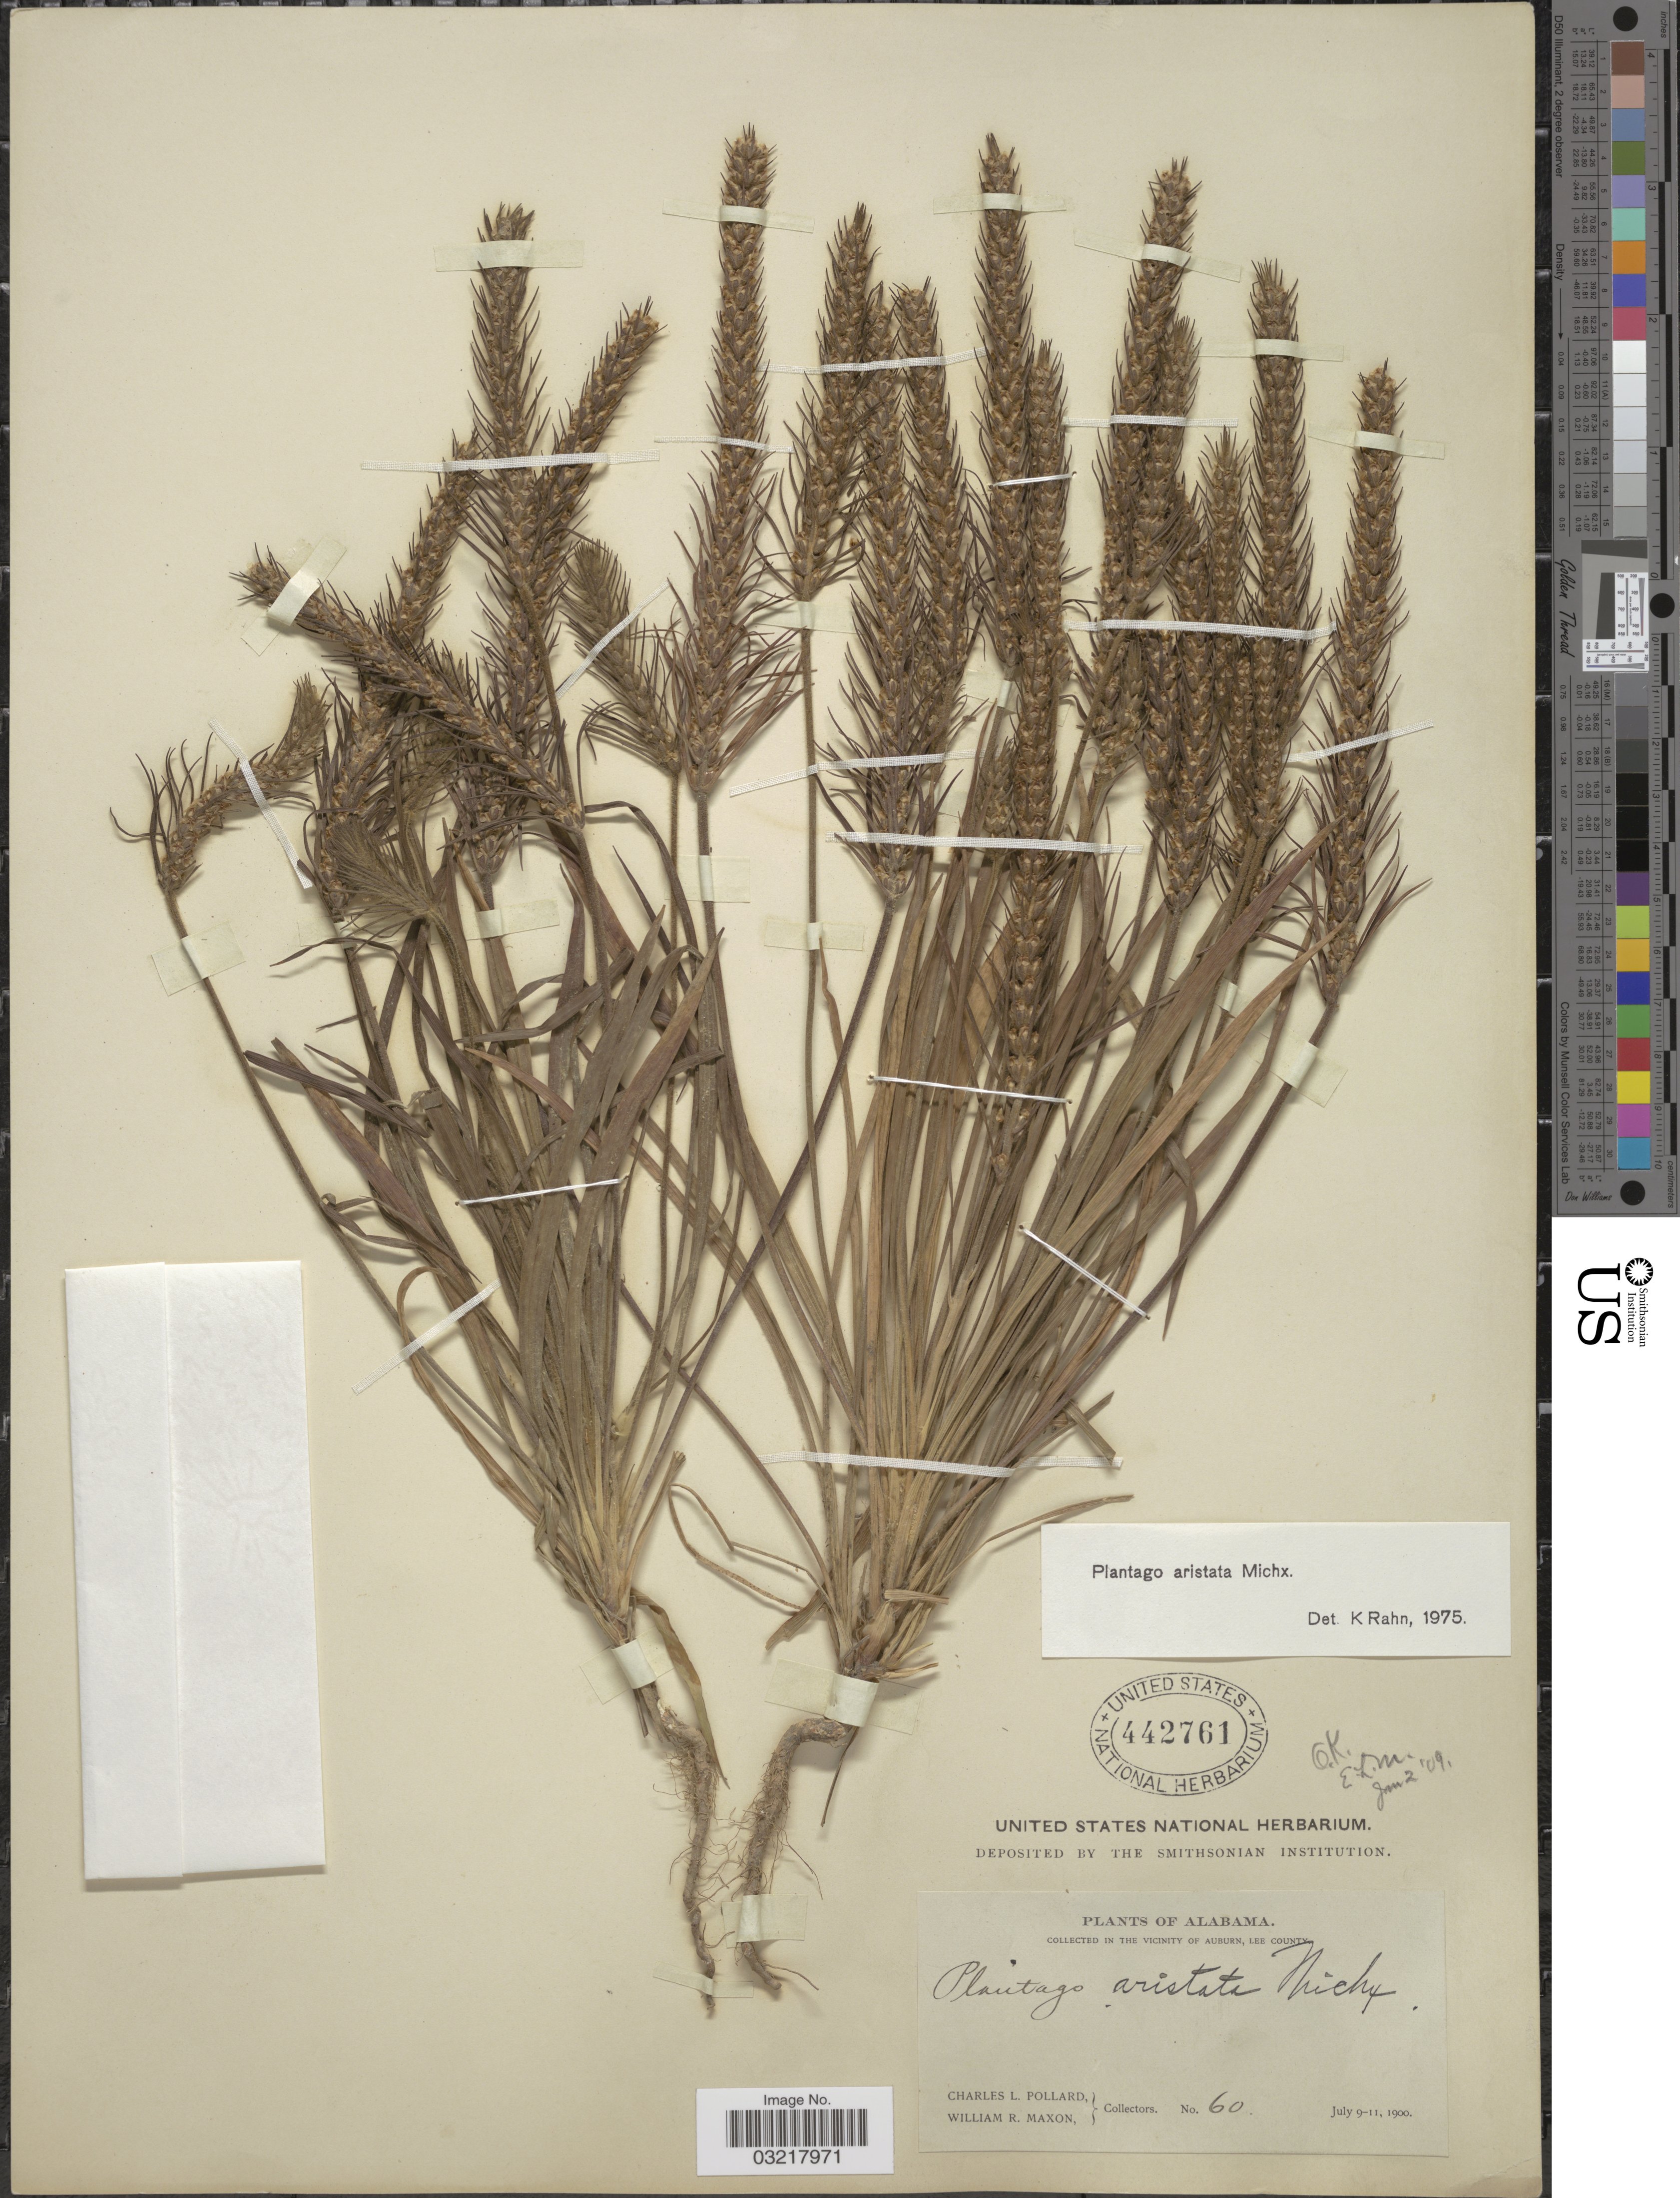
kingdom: Plantae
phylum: Tracheophyta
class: Magnoliopsida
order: Lamiales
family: Plantaginaceae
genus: Plantago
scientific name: Plantago aristata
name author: Michx.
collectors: C. L. Pollard & W. R. Maxon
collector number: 60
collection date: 1900-07-09/1900-07-11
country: United States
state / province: Alabama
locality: Vicinity of Auburn, Lee County.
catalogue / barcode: US 442761